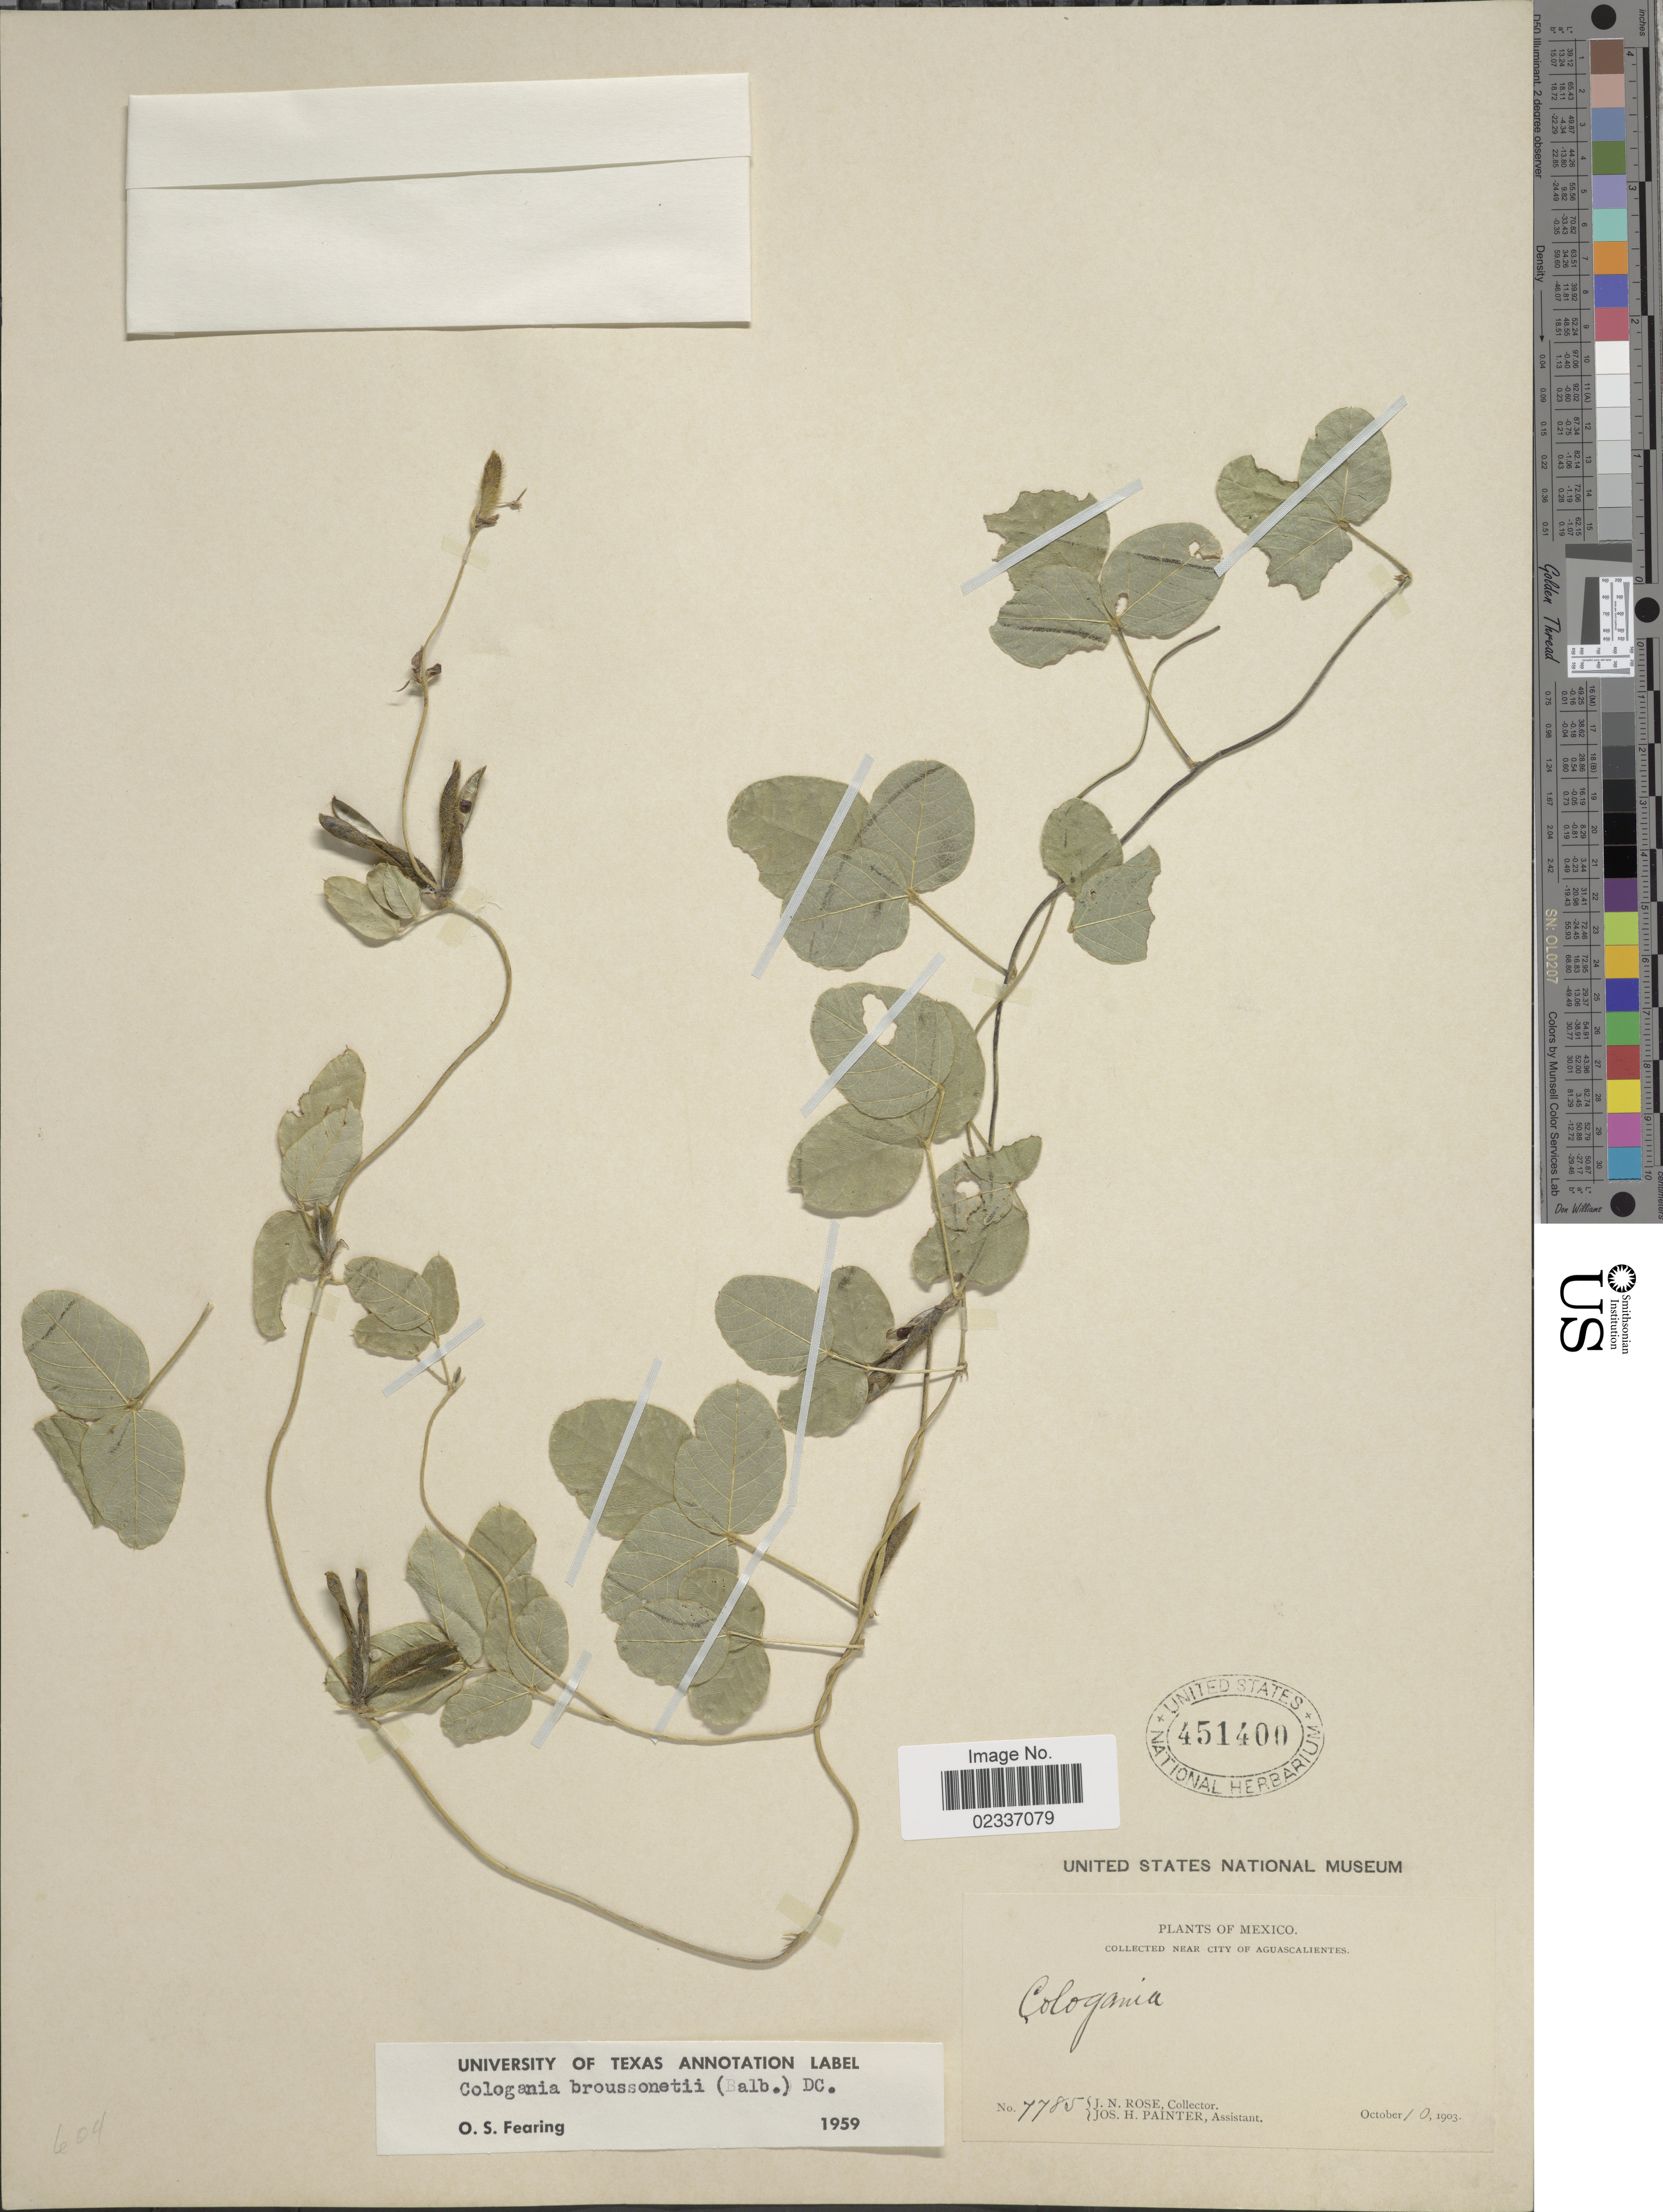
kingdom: Plantae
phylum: Tracheophyta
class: Magnoliopsida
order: Fabales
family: Fabaceae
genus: Cologania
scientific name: Cologania broussonetii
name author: (Balb.) DC.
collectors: J. N. Rose & J. H. Painter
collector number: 7785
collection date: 1903-10-10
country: Mexico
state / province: Aguascalientes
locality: Near City of Aguascalientes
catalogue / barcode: US 451400